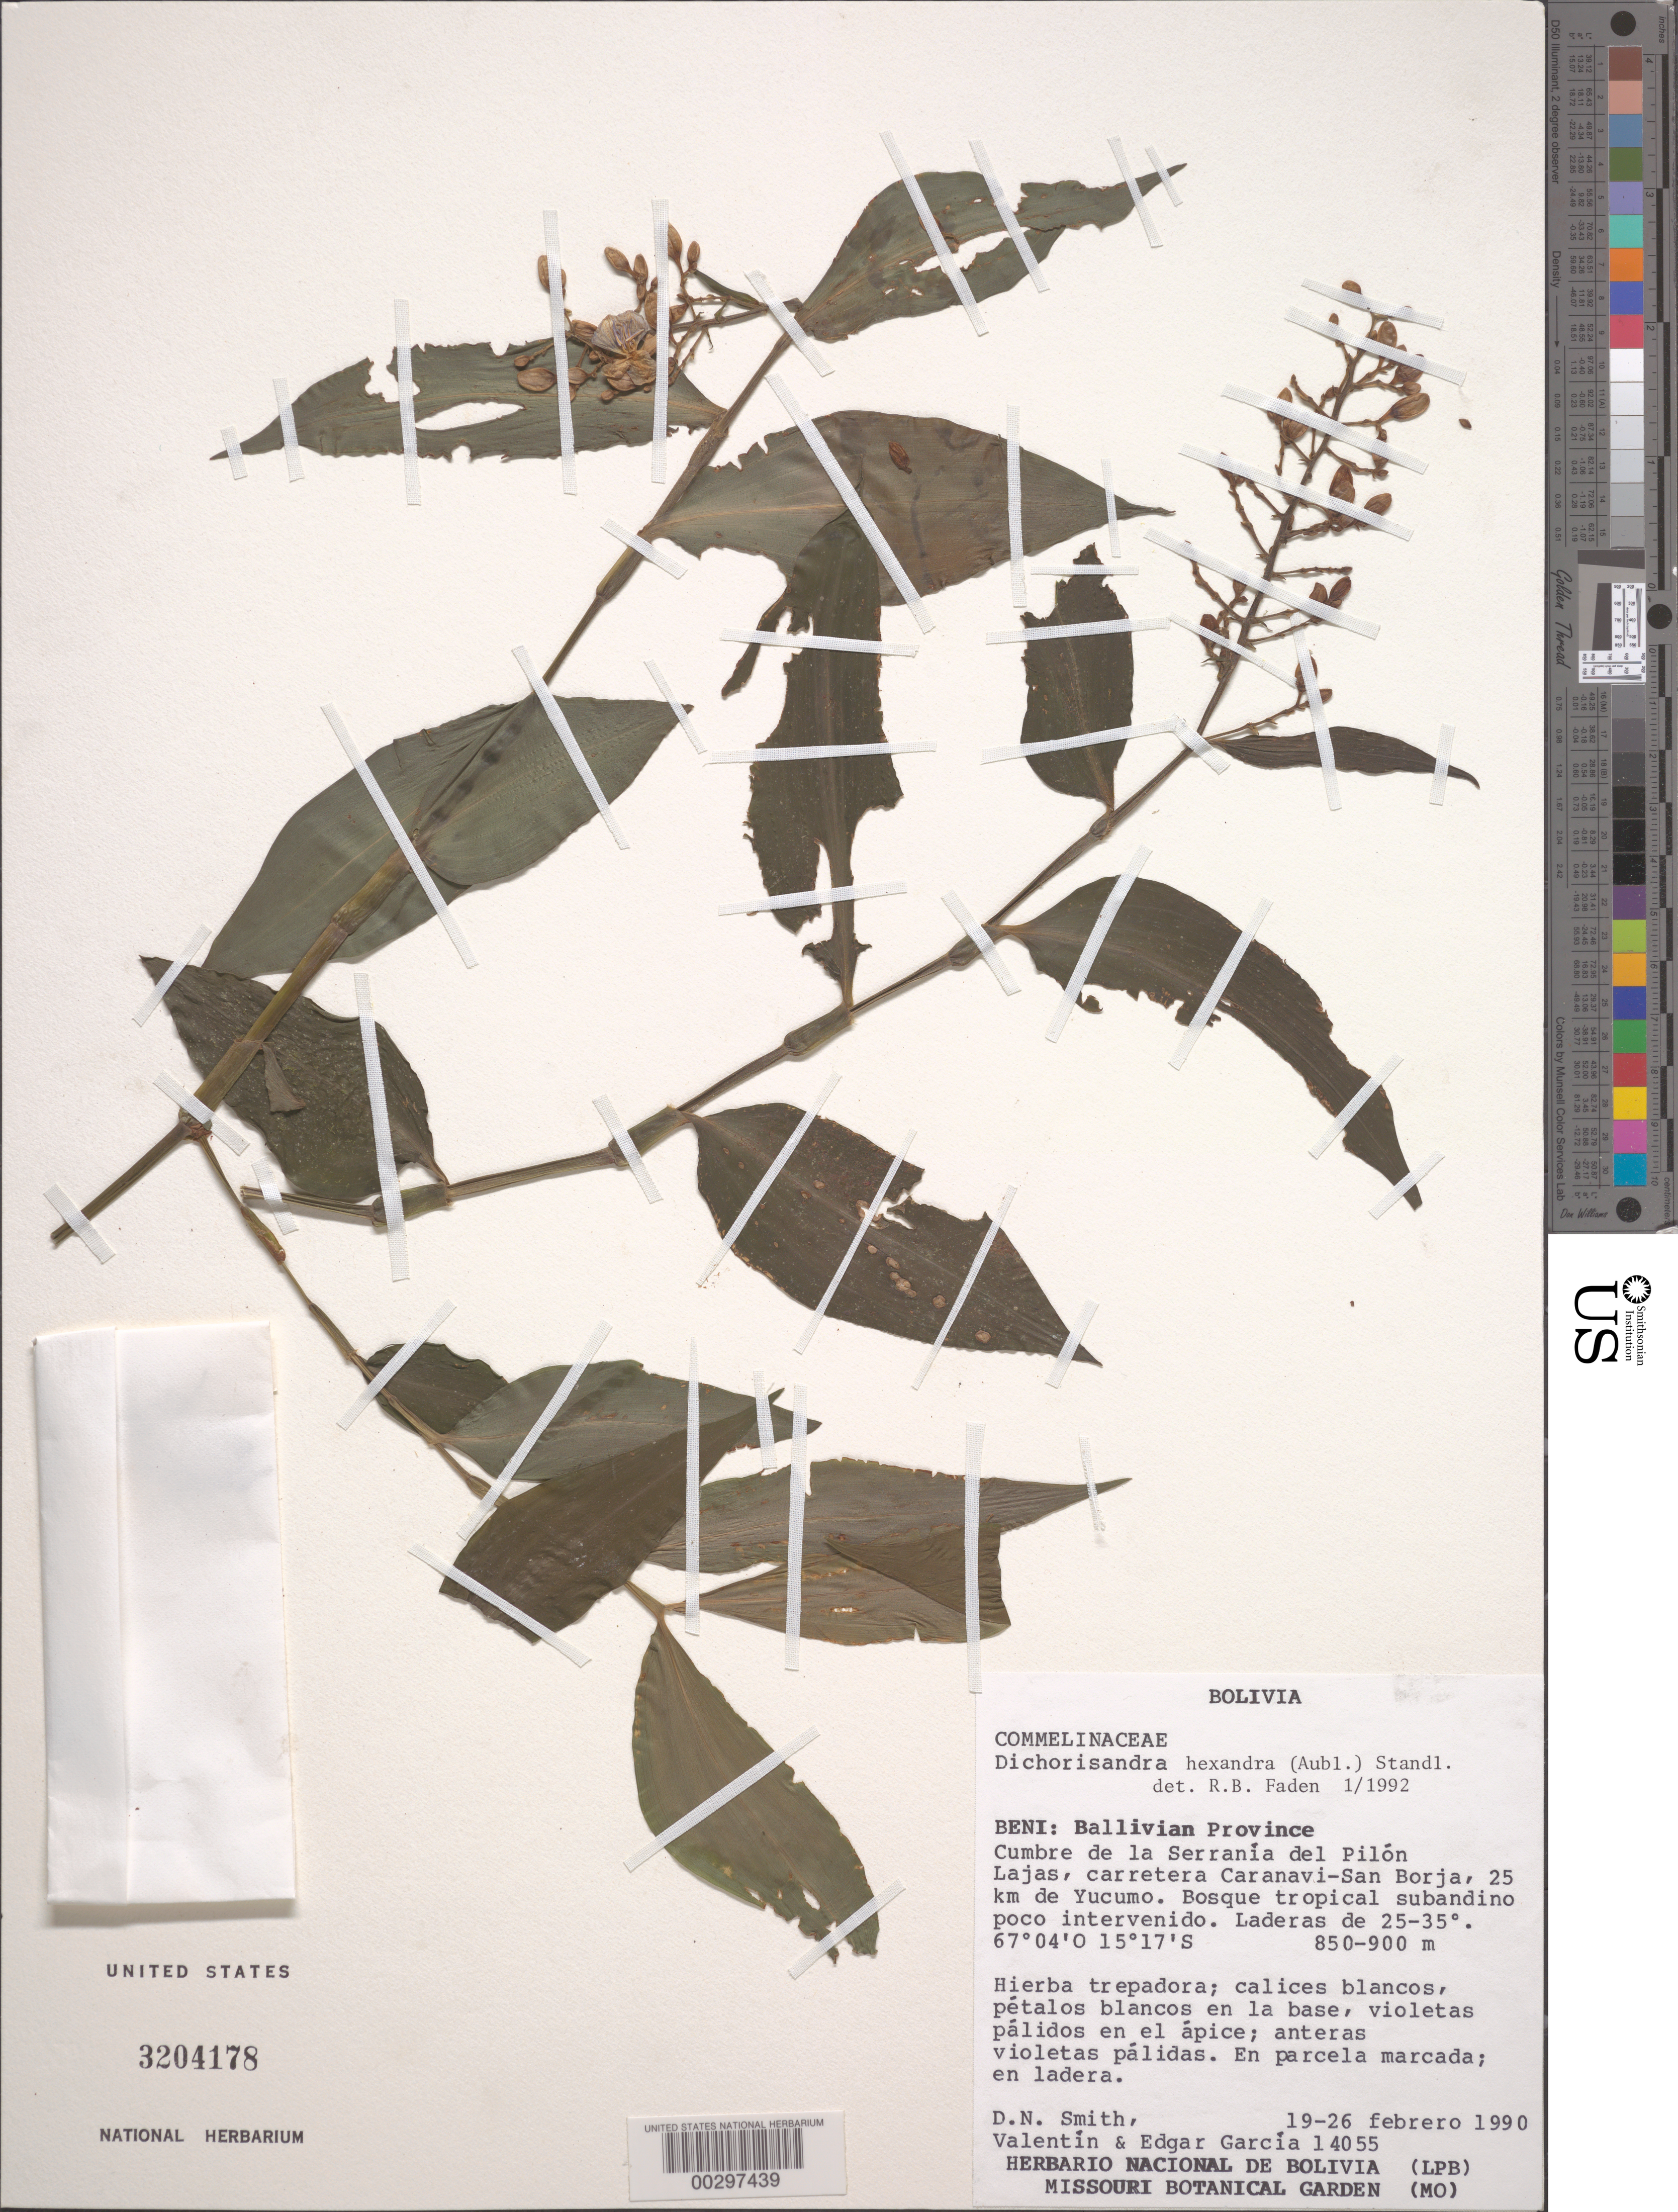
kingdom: Plantae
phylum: Tracheophyta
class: Liliopsida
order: Commelinales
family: Commelinaceae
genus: Dichorisandra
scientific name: Dichorisandra hexandra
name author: (Aubl.) Standl.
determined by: Faden, Robert B., (US), Smithsonian Institution - National Museum of Natural History (UNITED STATES)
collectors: D. Smith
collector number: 14055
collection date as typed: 19 Feb 1990 to 26 Feb 1990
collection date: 1990-02-19/1990-02-26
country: Bolivia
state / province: Beni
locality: Ballivian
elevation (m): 850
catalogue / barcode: US 3204178